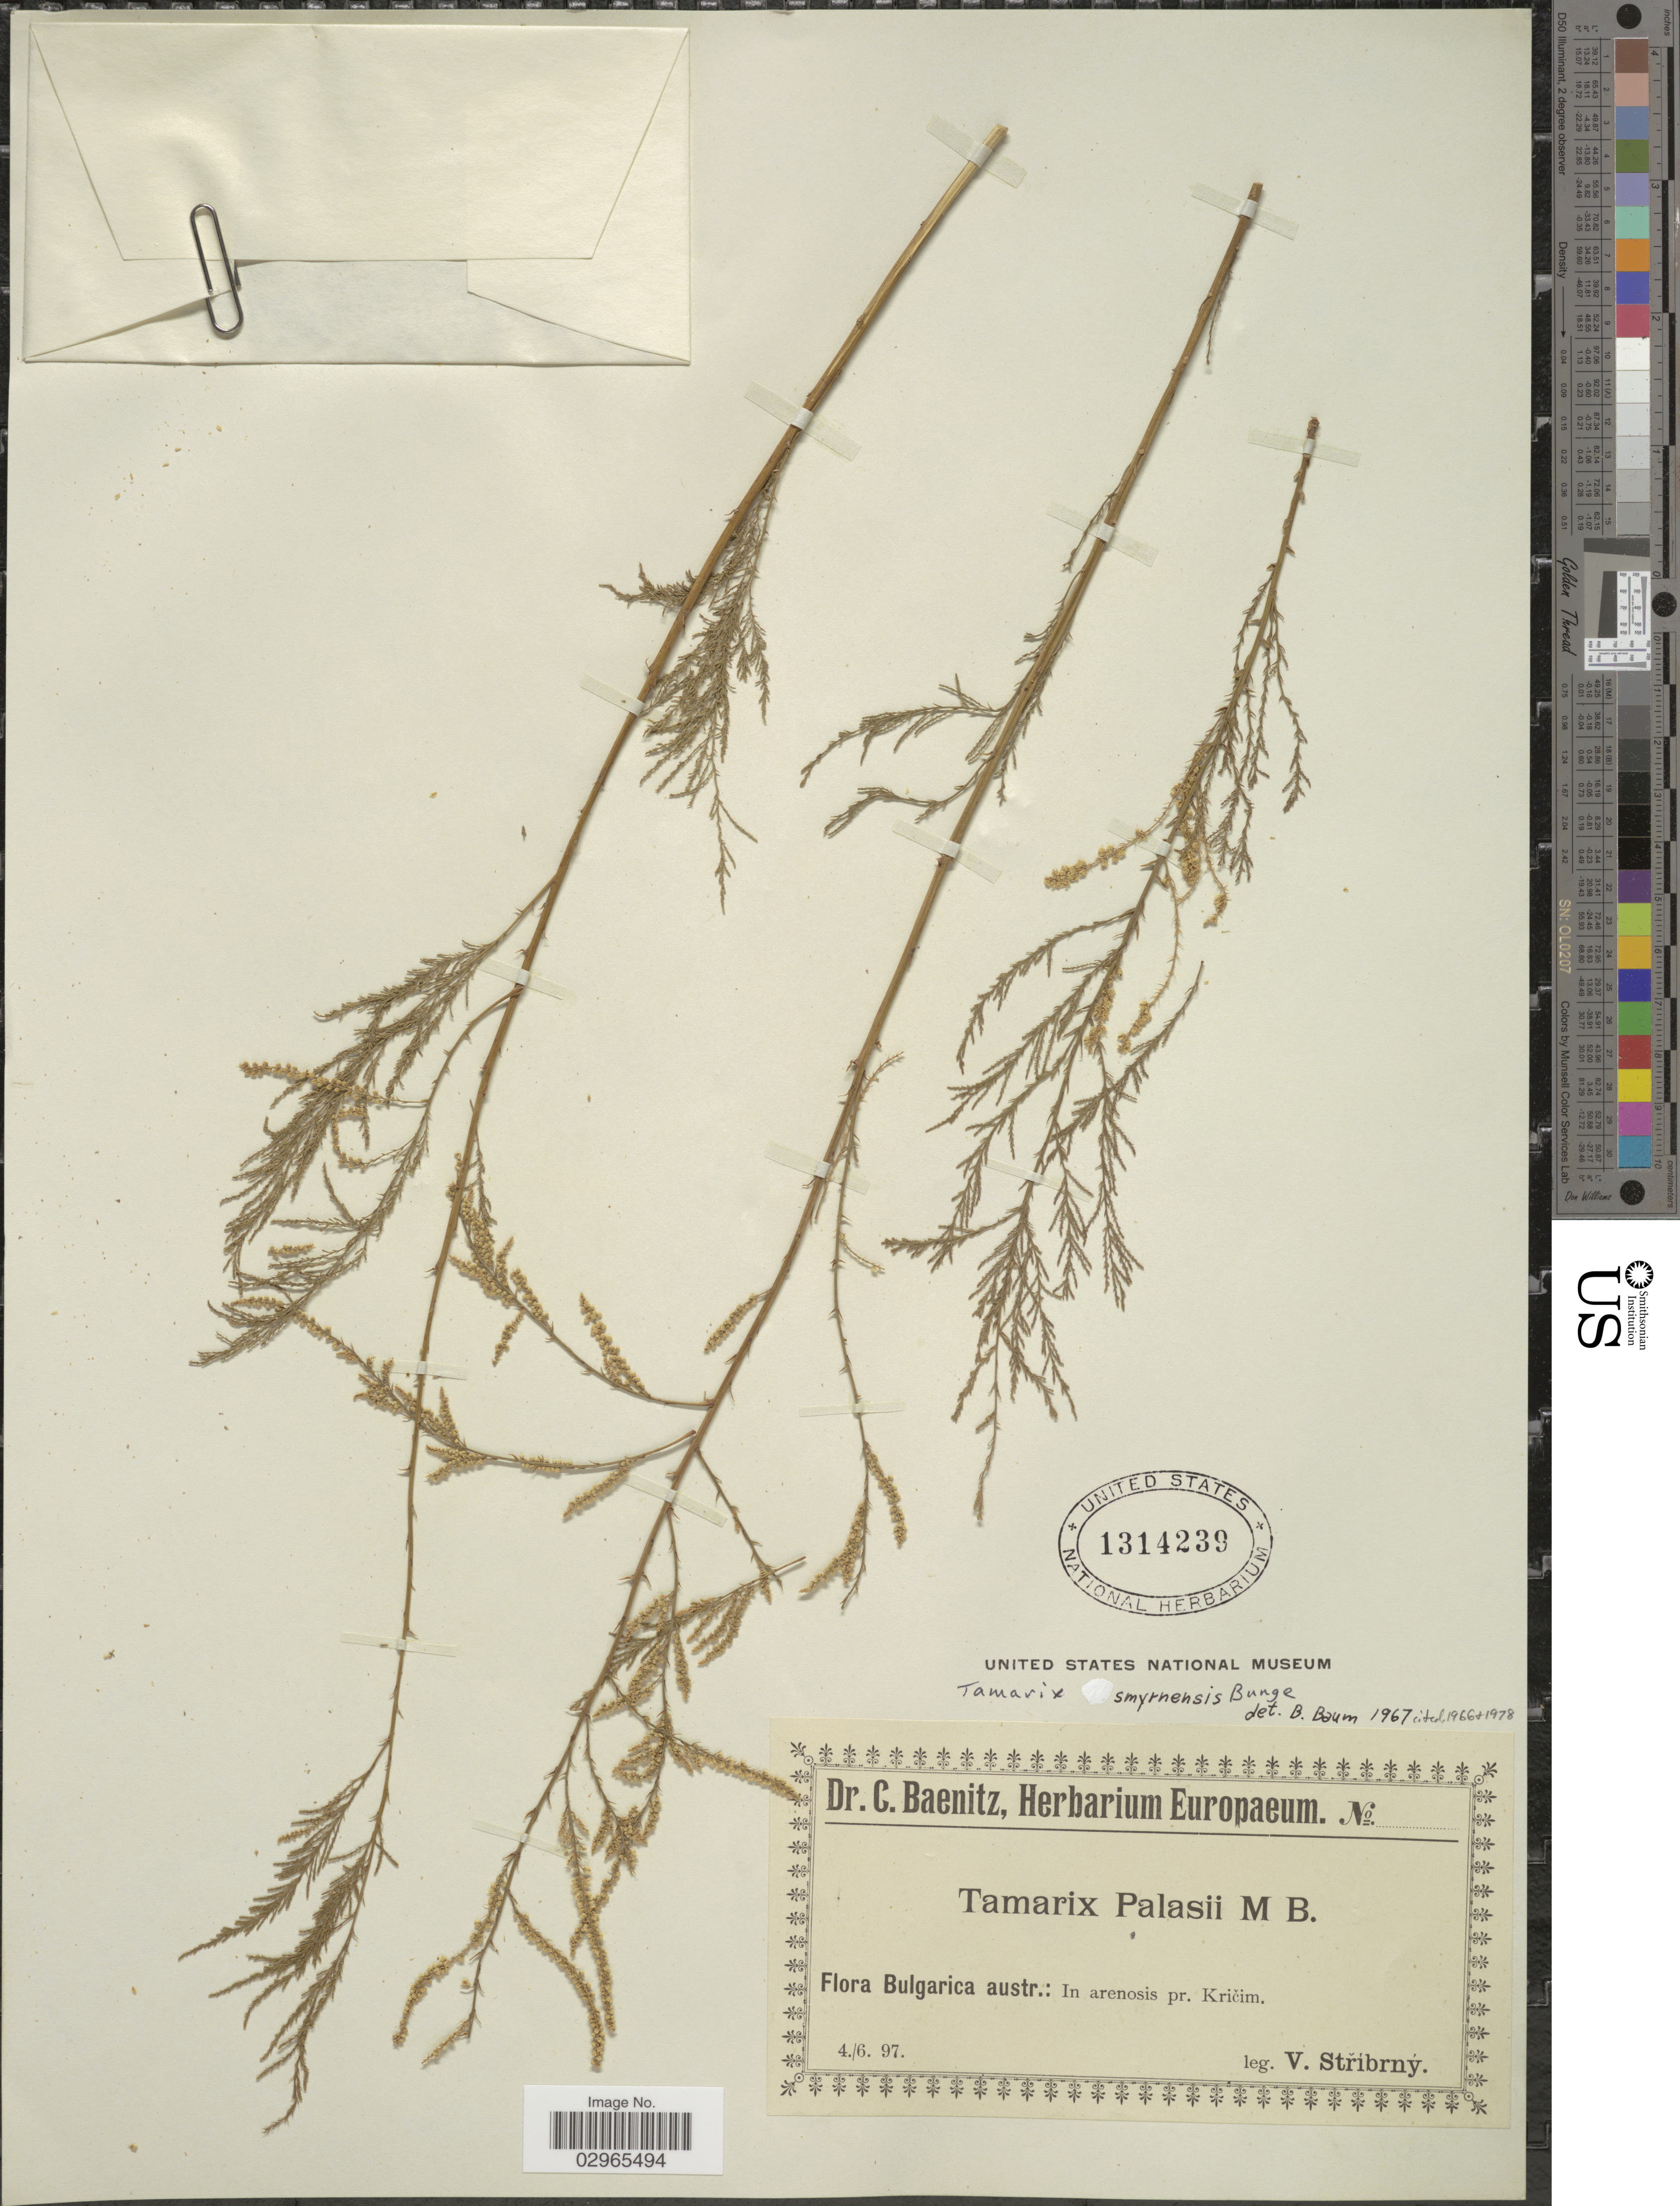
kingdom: Plantae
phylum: Tracheophyta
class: Magnoliopsida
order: Caryophyllales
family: Tamaricaceae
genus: Tamarix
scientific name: Tamarix smyrnensis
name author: Bunge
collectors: V. Stribrny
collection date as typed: Transcribed d/m/y: 4/6/97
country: Bulgaria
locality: Bulgarica austr.: In arenosis pr. Krieim.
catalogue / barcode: US 1314239